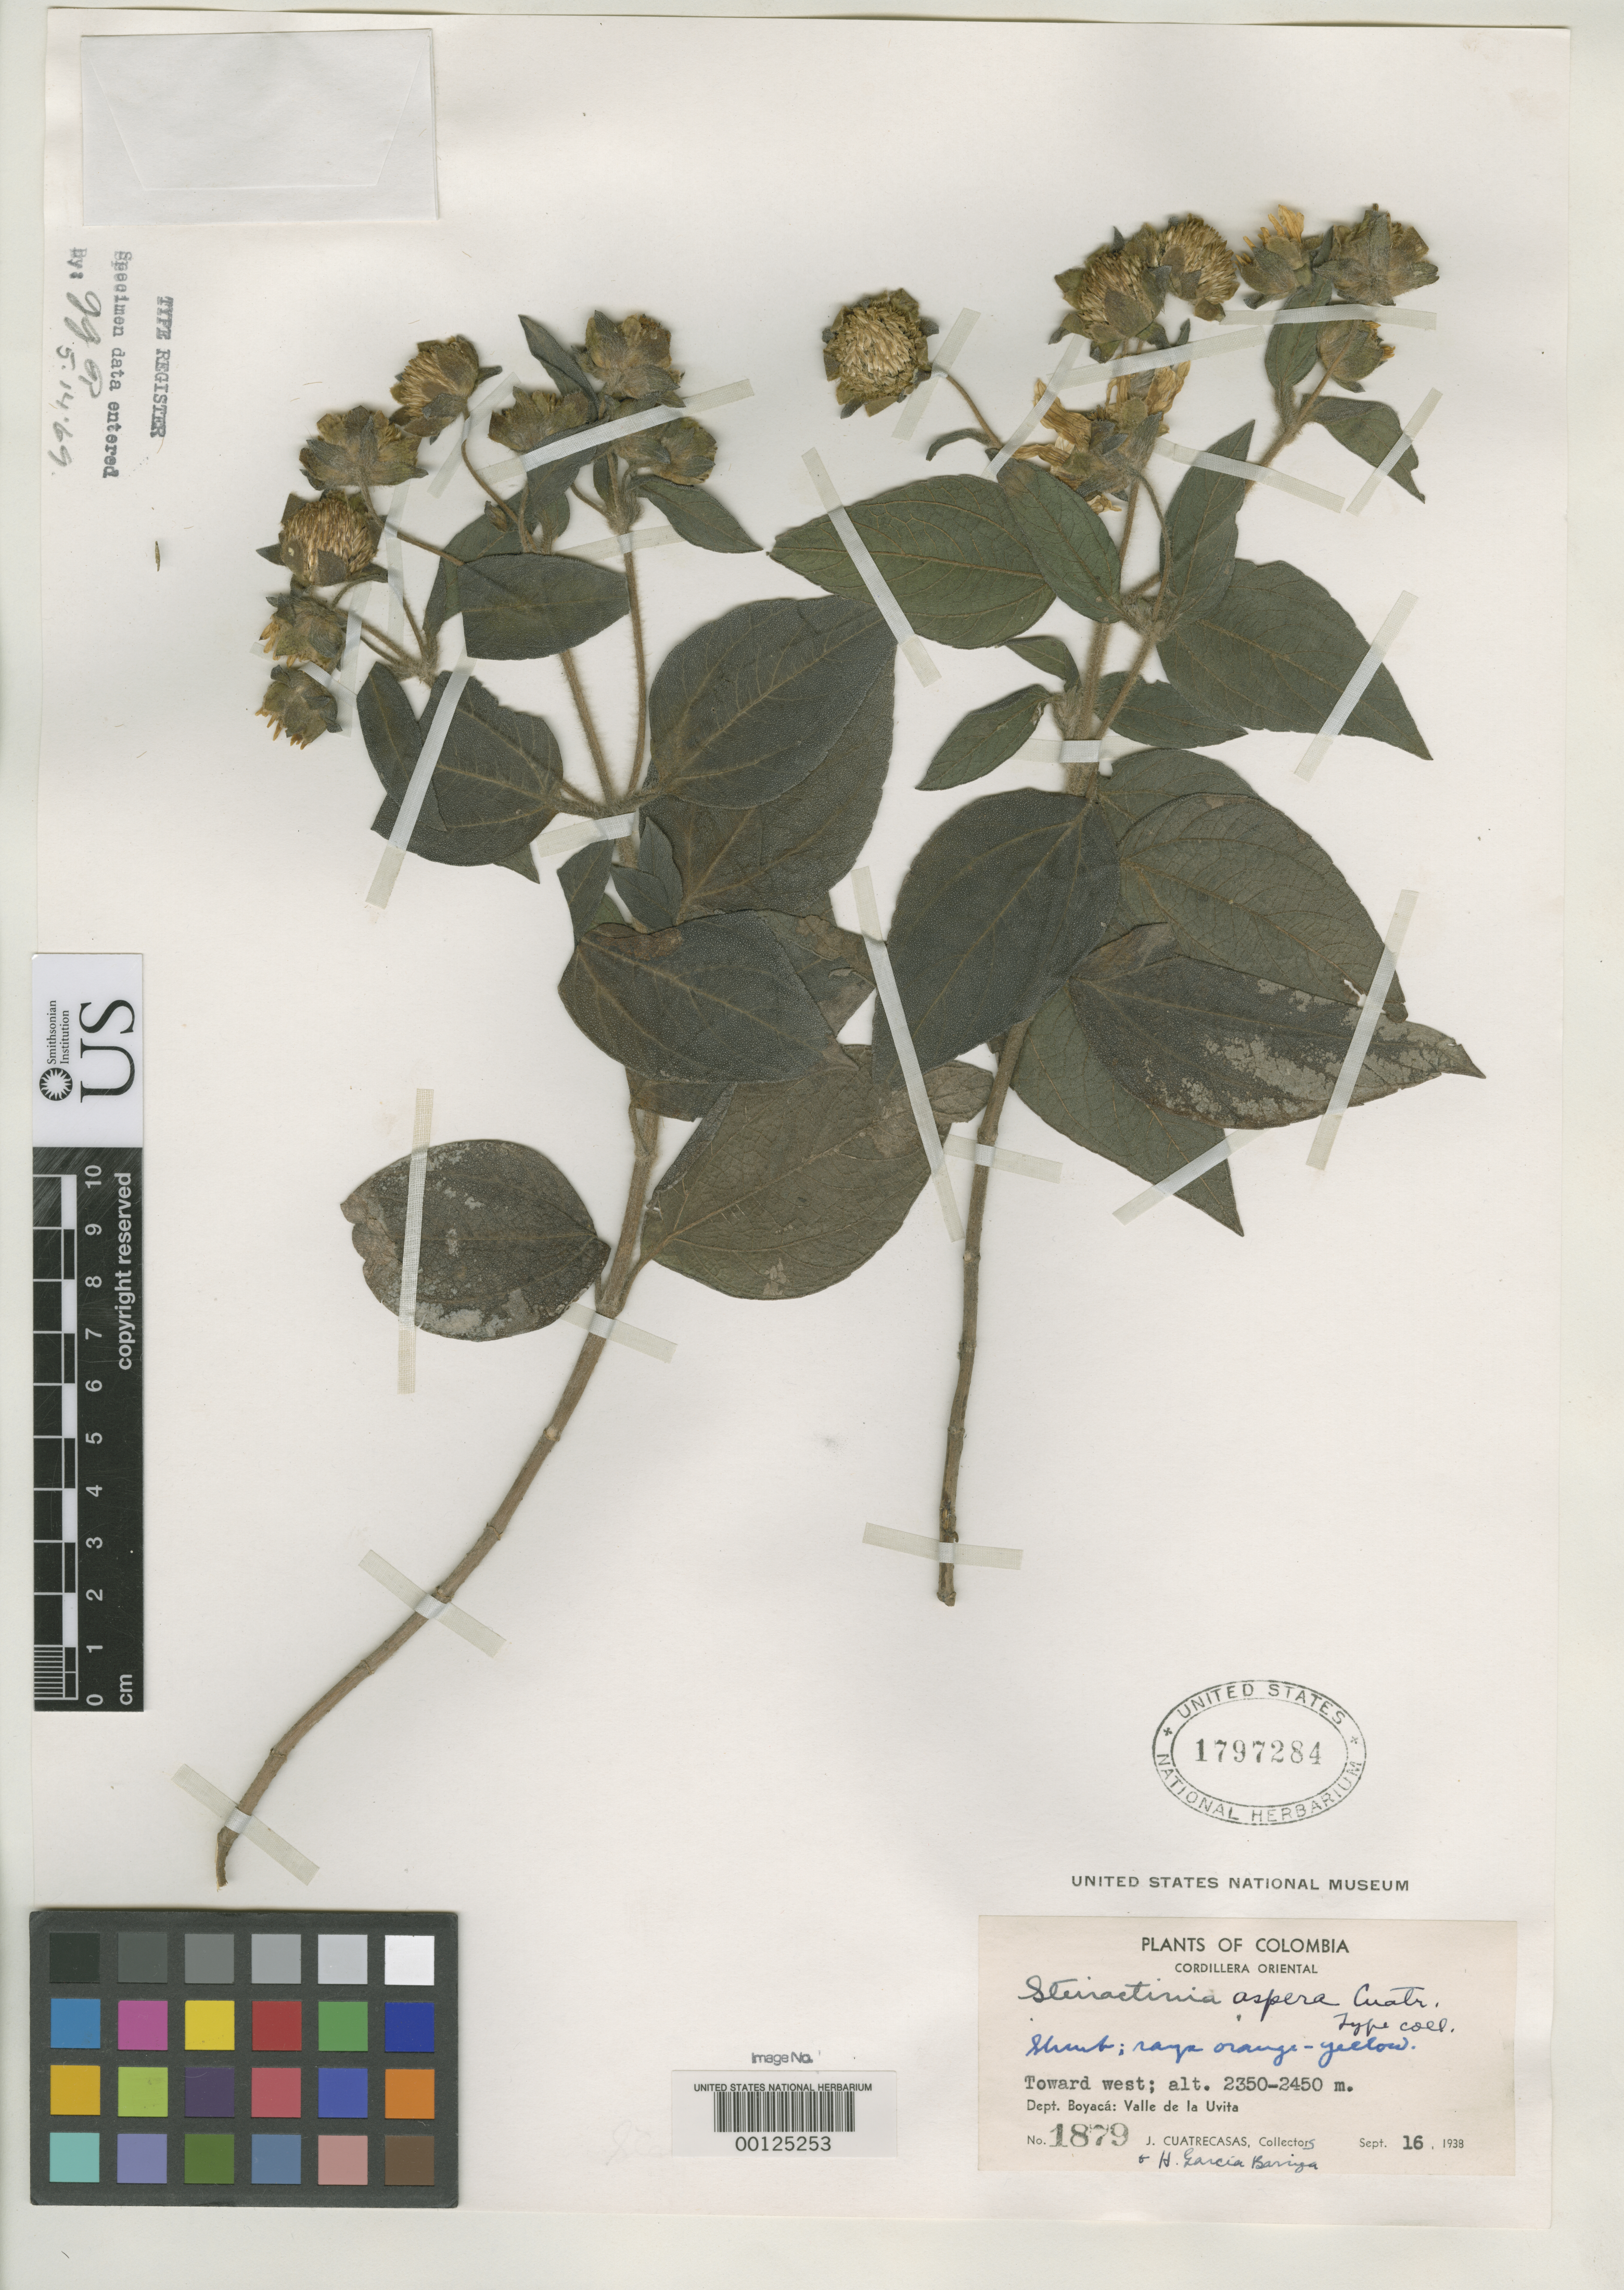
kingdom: Plantae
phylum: Tracheophyta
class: Magnoliopsida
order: Asterales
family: Asteraceae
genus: Steiractinia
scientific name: Steiractinia aspera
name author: Cuatrec.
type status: Isotype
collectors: J. Cuatrecasas & H. García Barriga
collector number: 1879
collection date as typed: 16 Sep 1938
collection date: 1938-09-16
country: Colombia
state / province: Boyacá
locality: Valle de La Uvita.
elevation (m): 2350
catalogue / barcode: US 1797284